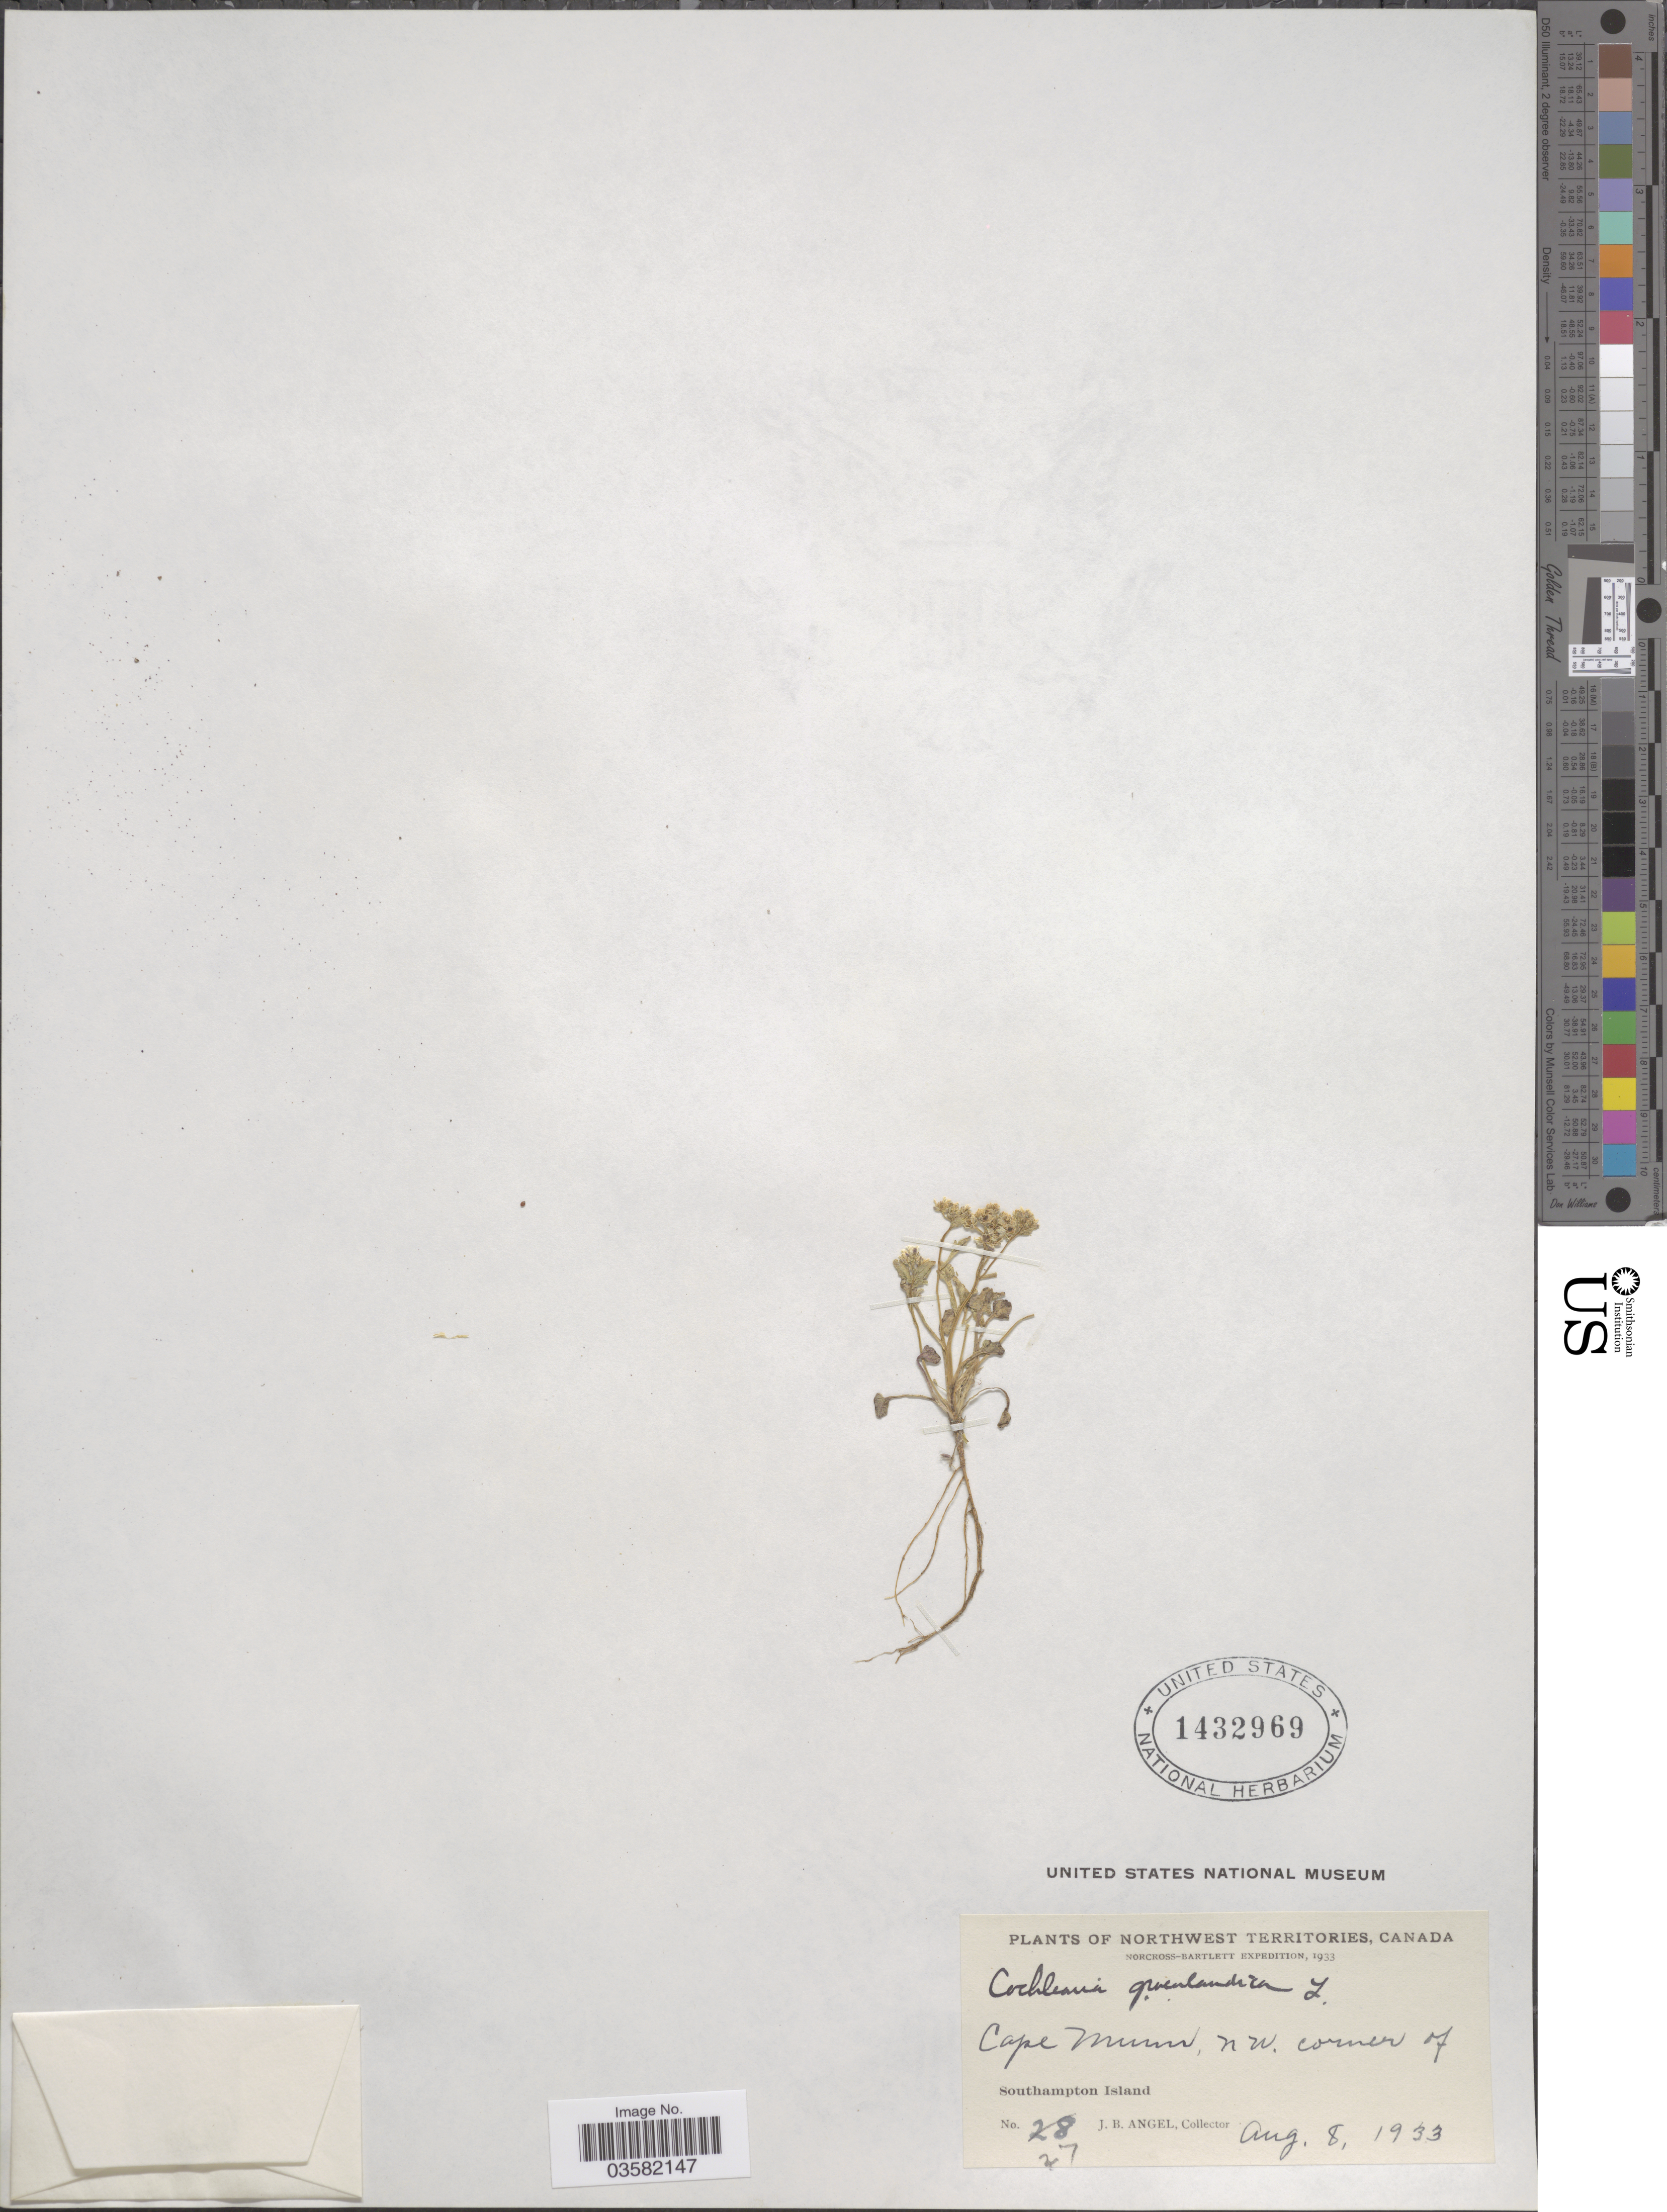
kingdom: Plantae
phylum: Tracheophyta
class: Magnoliopsida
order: Brassicales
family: Brassicaceae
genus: Cochlearia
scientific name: Cochlearia groenlandica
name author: L.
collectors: J. Angel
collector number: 27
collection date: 1933-08-08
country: Canada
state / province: Northwest Territories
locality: Cape Munn, NW. corner of Southampton Island.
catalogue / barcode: US 1432969